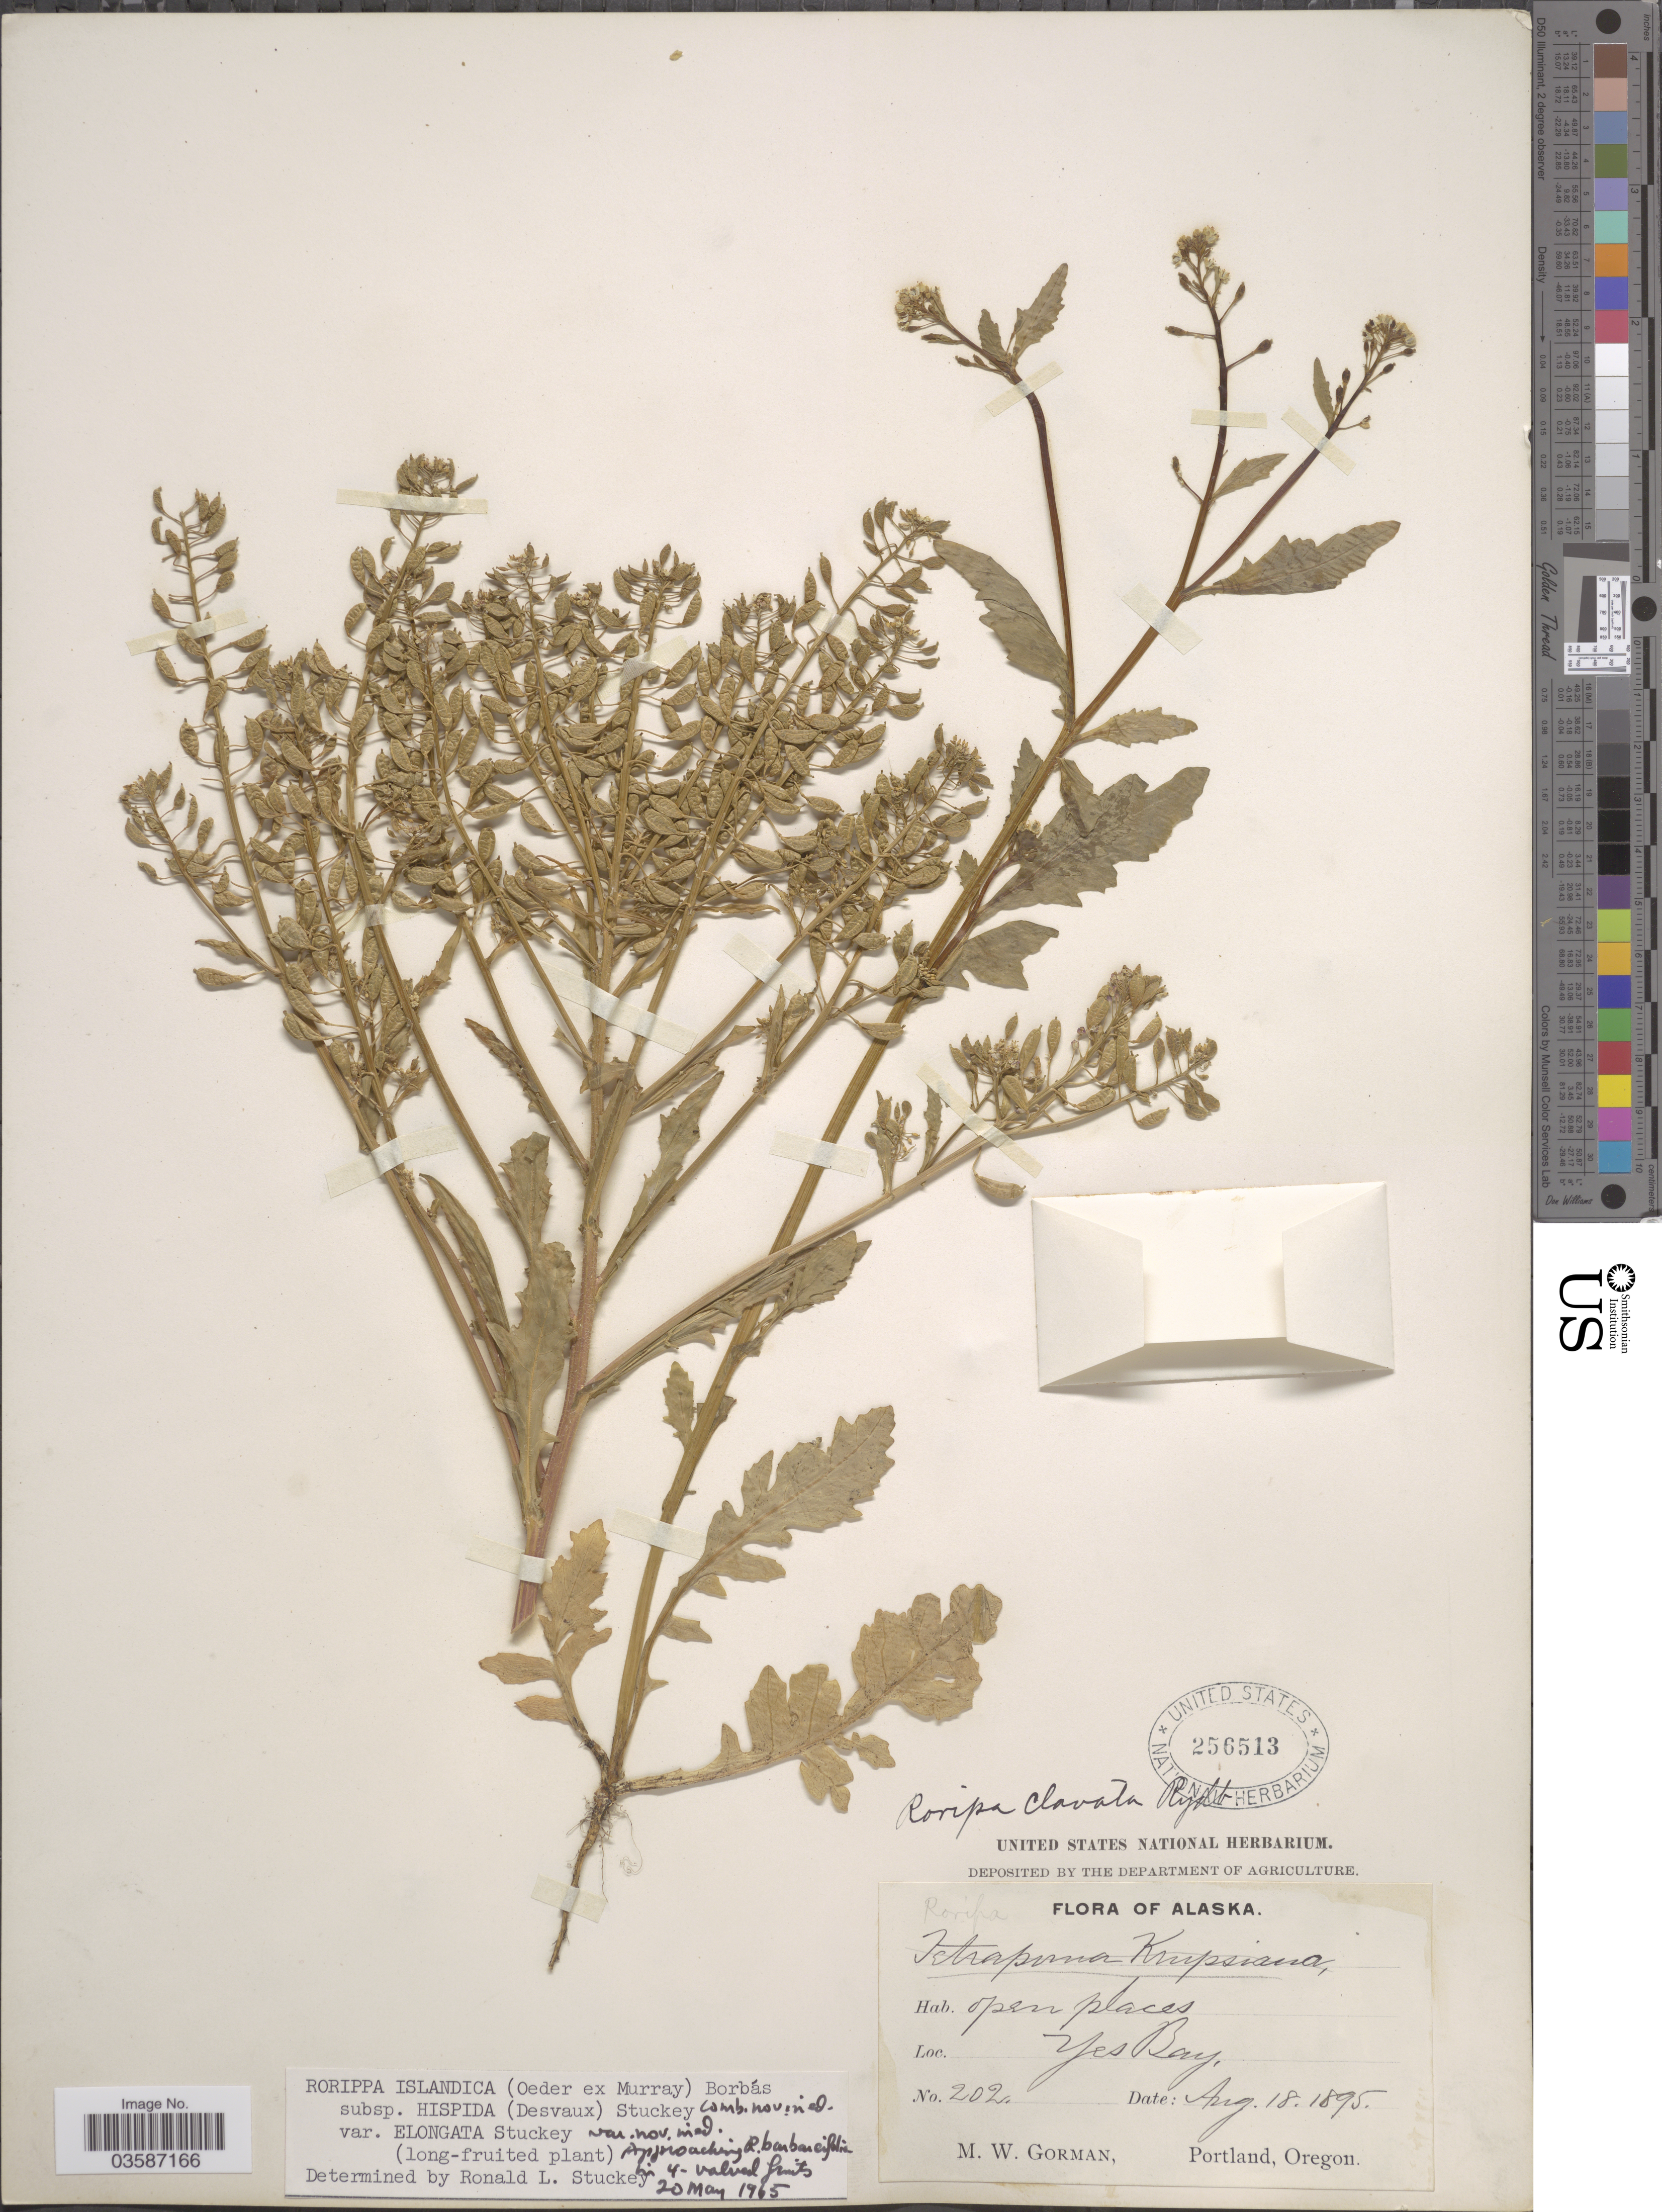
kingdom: Plantae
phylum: Tracheophyta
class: Magnoliopsida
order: Brassicales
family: Brassicaceae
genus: Rorippa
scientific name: Rorippa islandica var. elongata Stuckey var. nov. ined.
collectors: M. W. Gorman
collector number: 202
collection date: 1895-08-18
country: United States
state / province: Alaska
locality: Yes Bay.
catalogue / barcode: US 256513